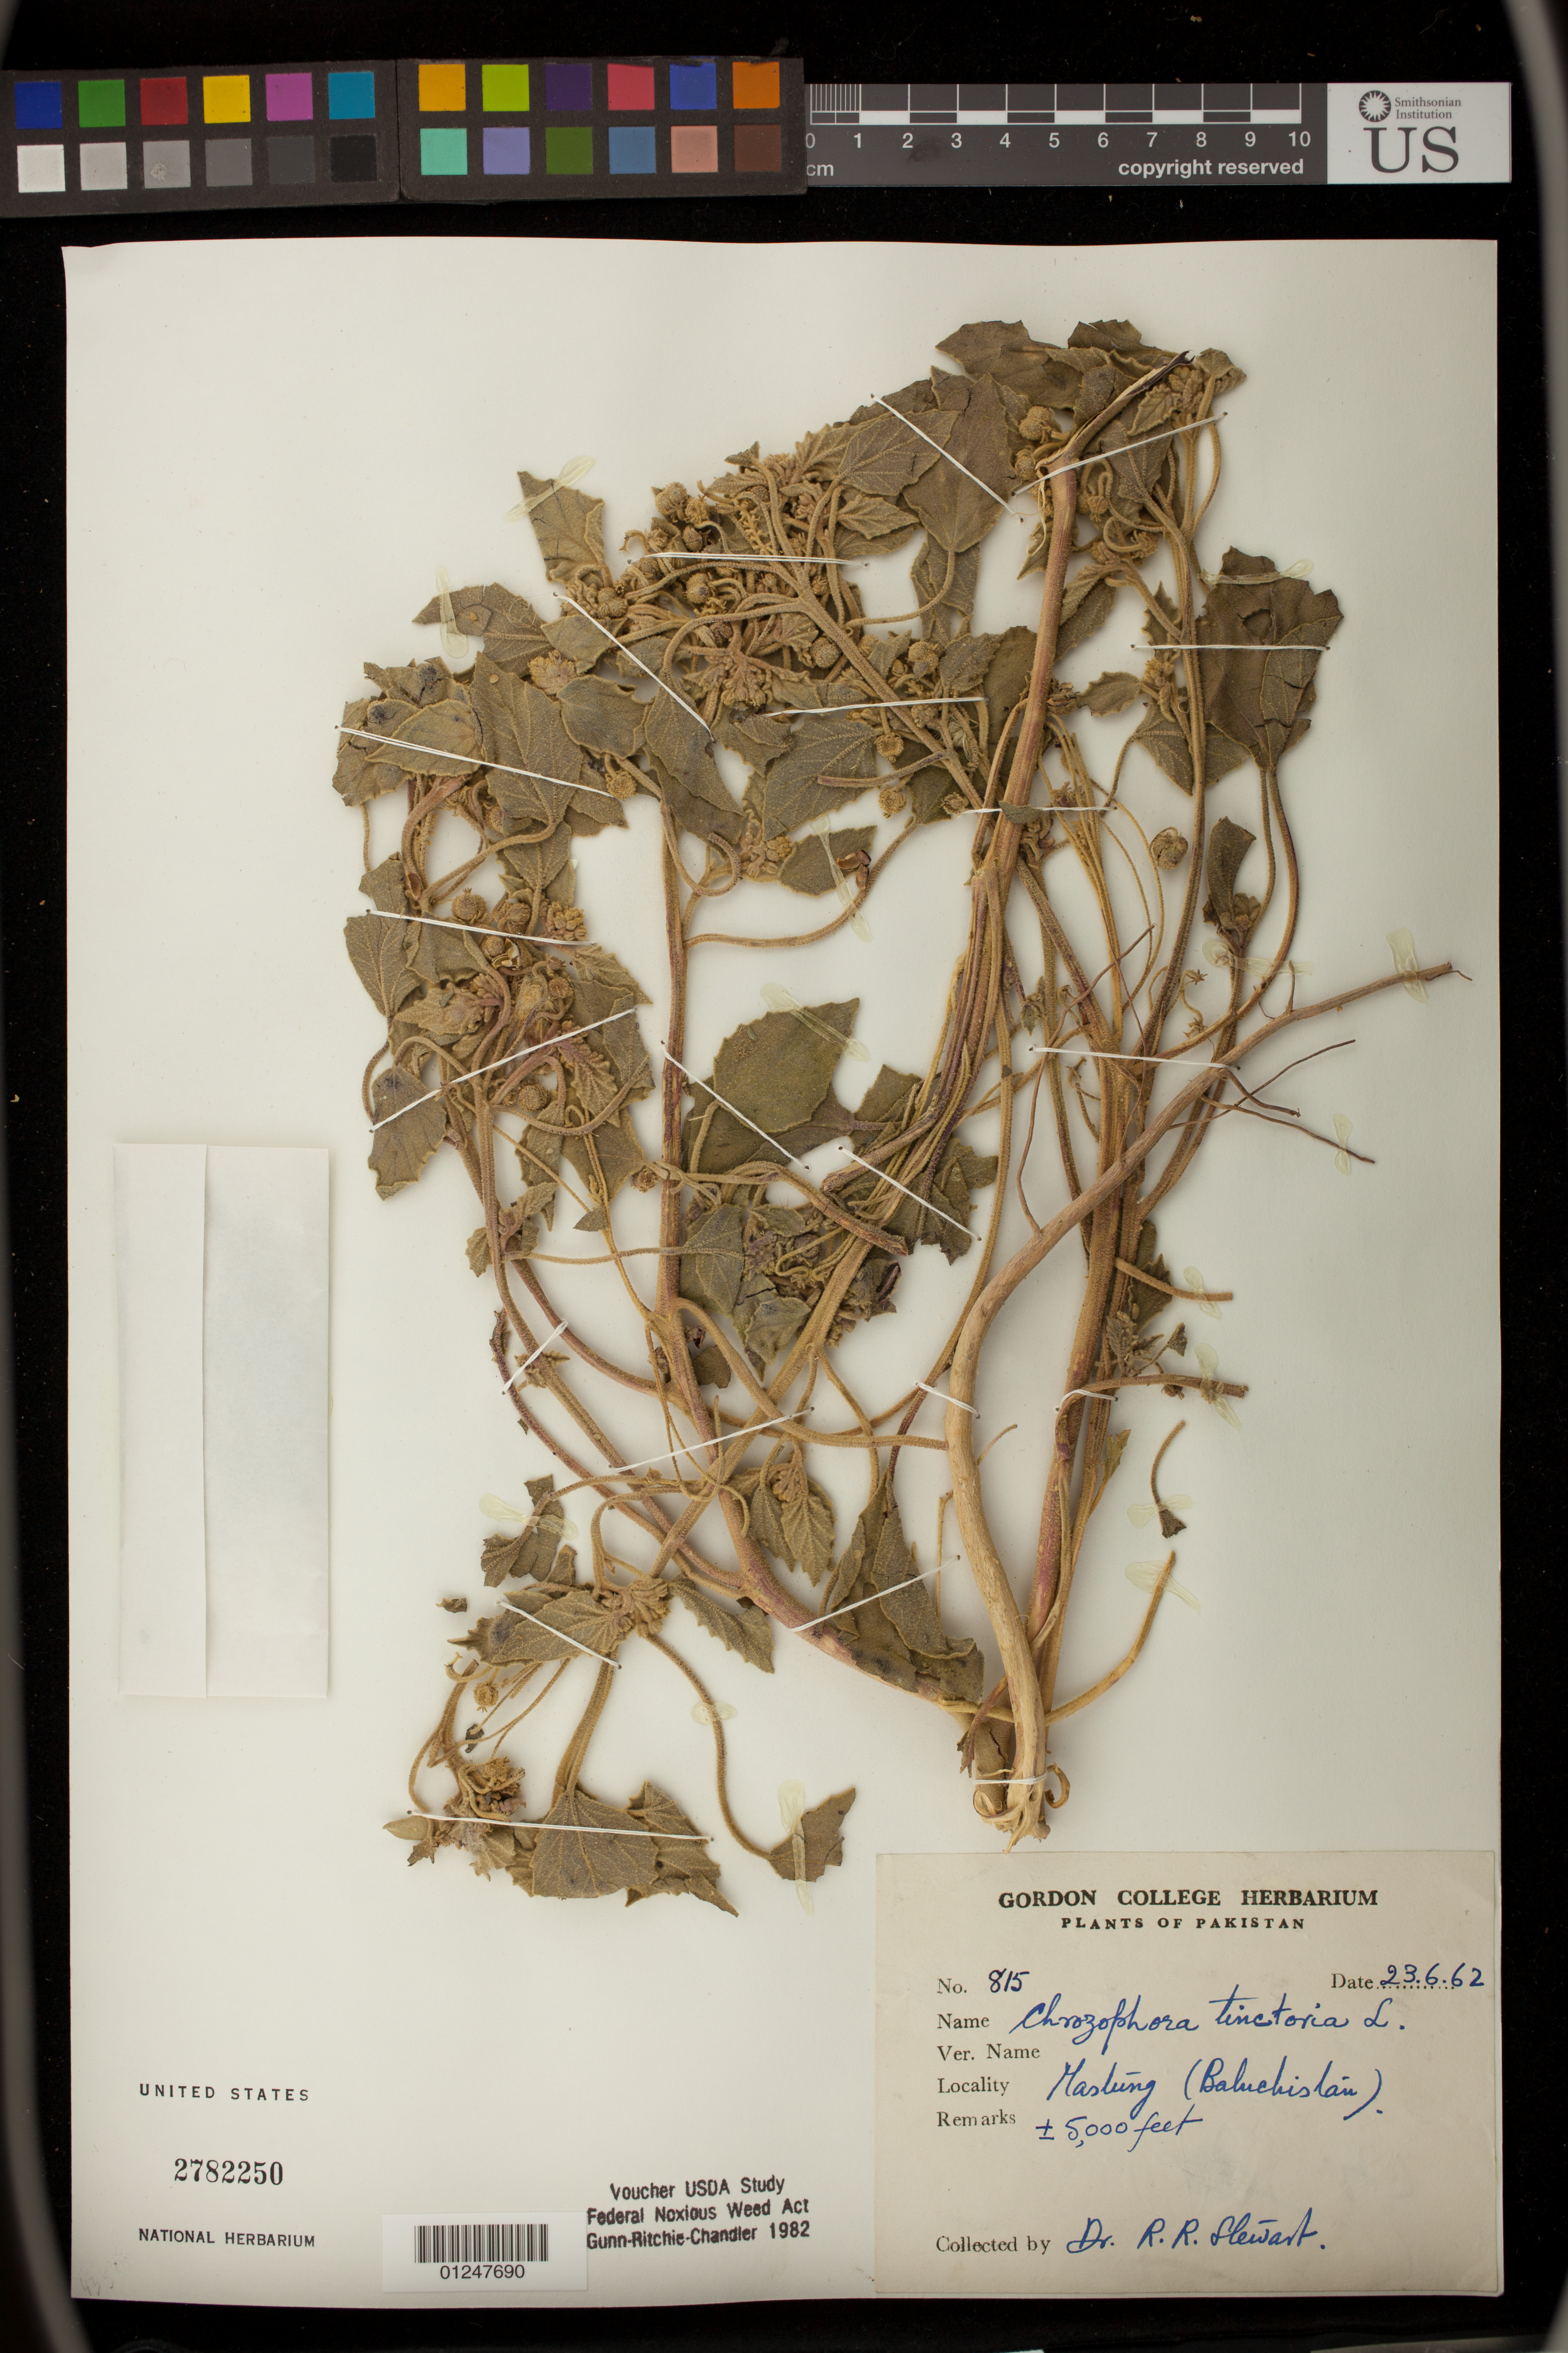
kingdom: Plantae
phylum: Tracheophyta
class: Magnoliopsida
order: Malpighiales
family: Euphorbiaceae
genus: Chrozophora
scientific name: Chrozophora tinctoria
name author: (L.) A. Juss.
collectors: R. R. Stewart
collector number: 815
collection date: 1962-06-23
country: Pakistan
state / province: Balochistan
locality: Mastung, Baluchistan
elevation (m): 1524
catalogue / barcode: US 2782250